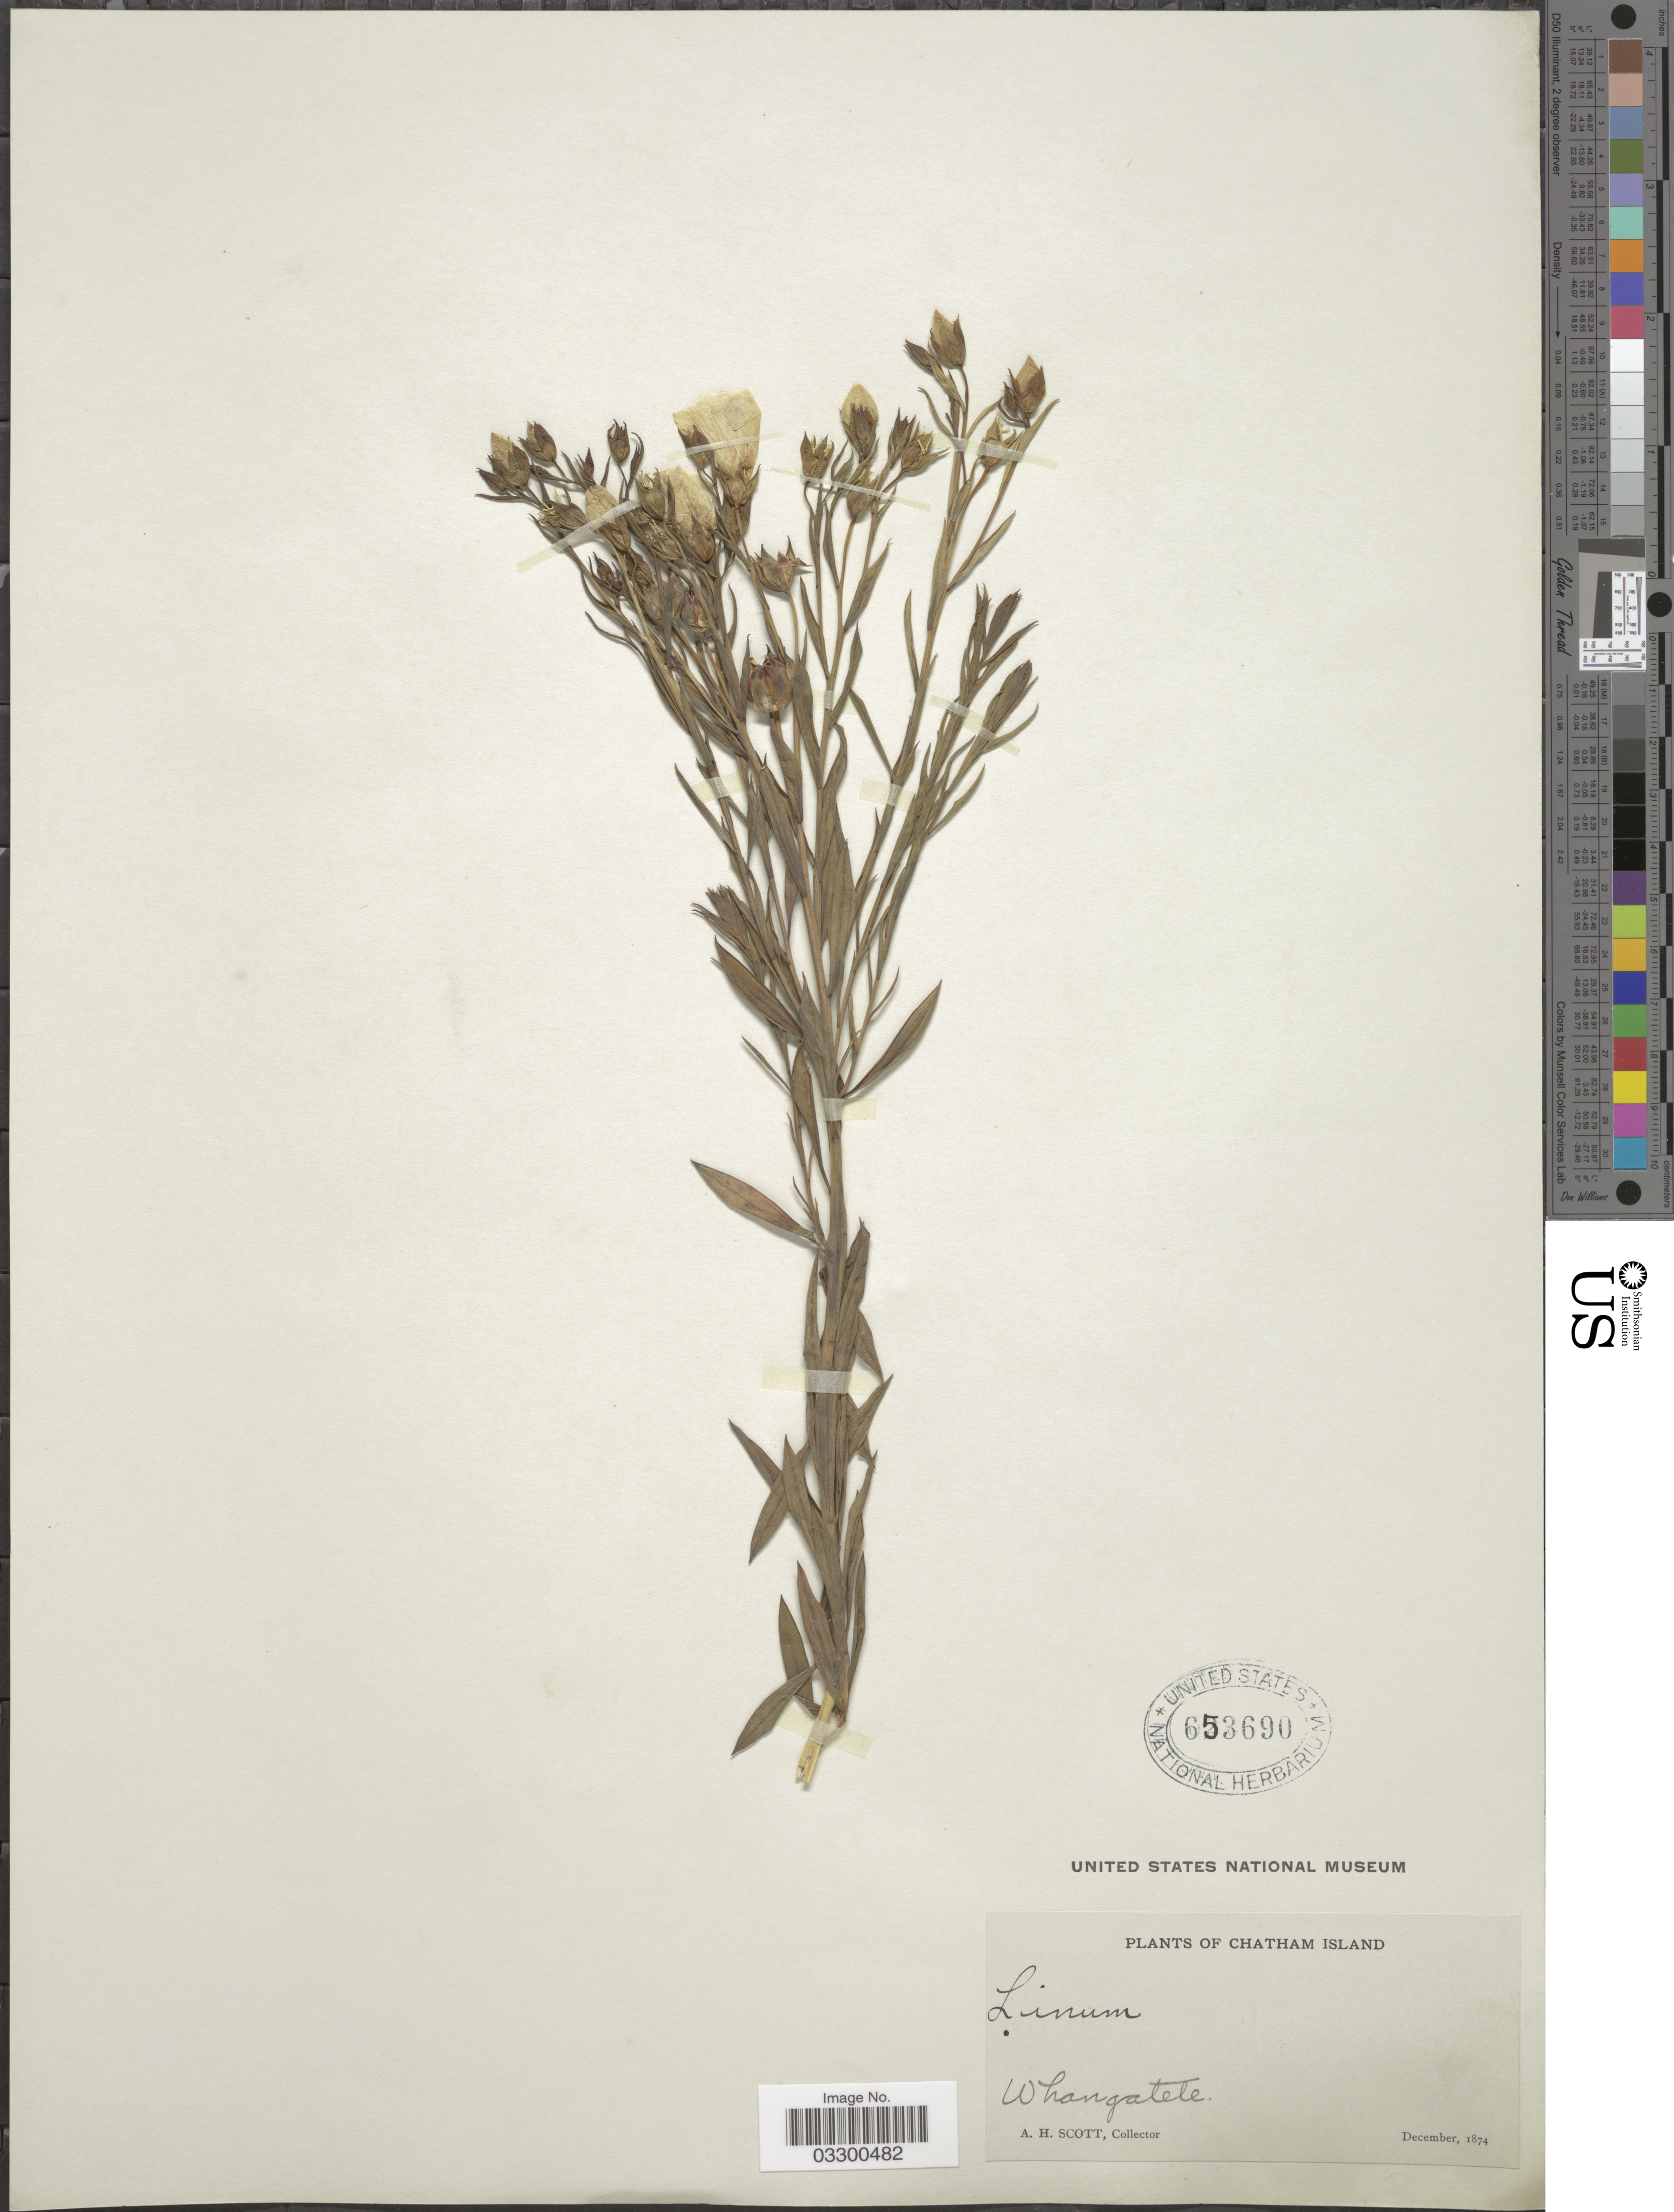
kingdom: Plantae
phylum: Tracheophyta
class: Magnoliopsida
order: Malpighiales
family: Linaceae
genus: Linum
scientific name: Linum sp.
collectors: A. H. Scott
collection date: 1874-12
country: New Zealand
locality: Chatham Island. Whangatete.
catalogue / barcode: US 653690